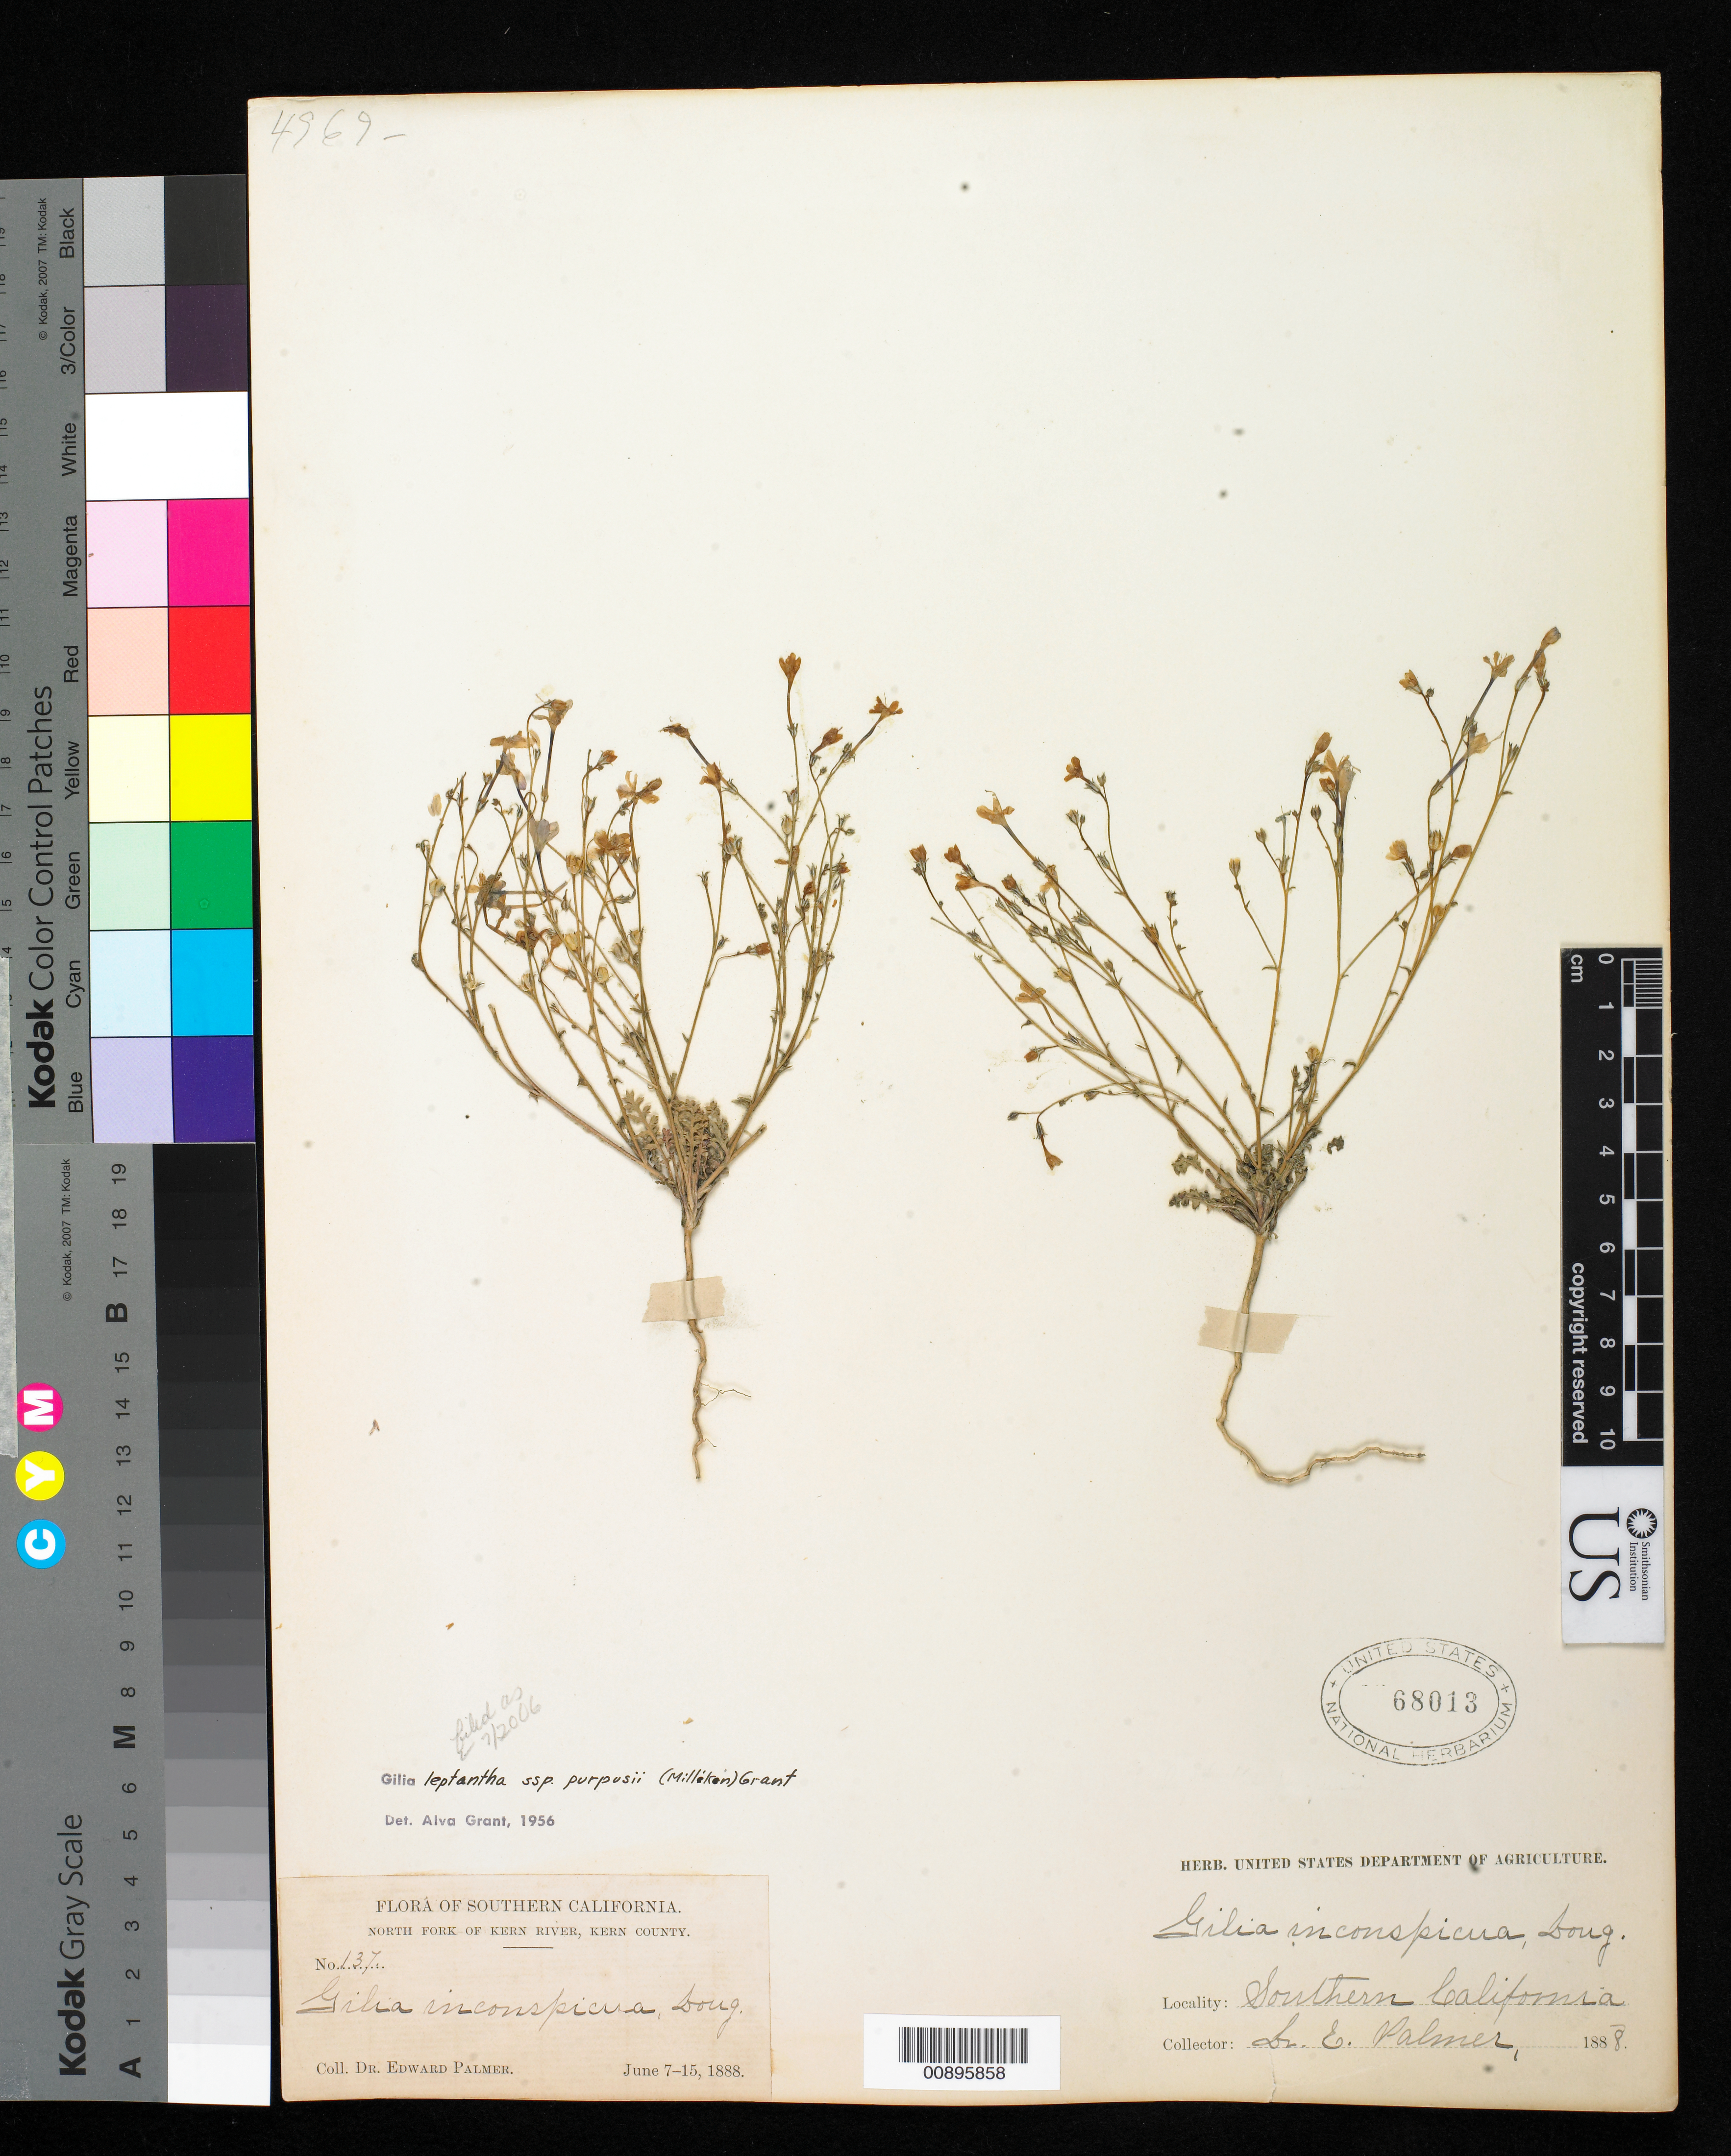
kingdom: Plantae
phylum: Tracheophyta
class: Magnoliopsida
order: Ericales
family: Polemoniaceae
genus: Gilia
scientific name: Gilia leptantha subsp. purpusii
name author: (Milliken) A.D. Grant & V.E. Grant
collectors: E. Palmer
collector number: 137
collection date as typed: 07 Jun 1888 to 15 Jun 1888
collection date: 1888-06-07/1888-06-15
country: United States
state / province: California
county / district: Kern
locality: North Fork of Kern River, Kern County, Southern California.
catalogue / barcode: US 68013